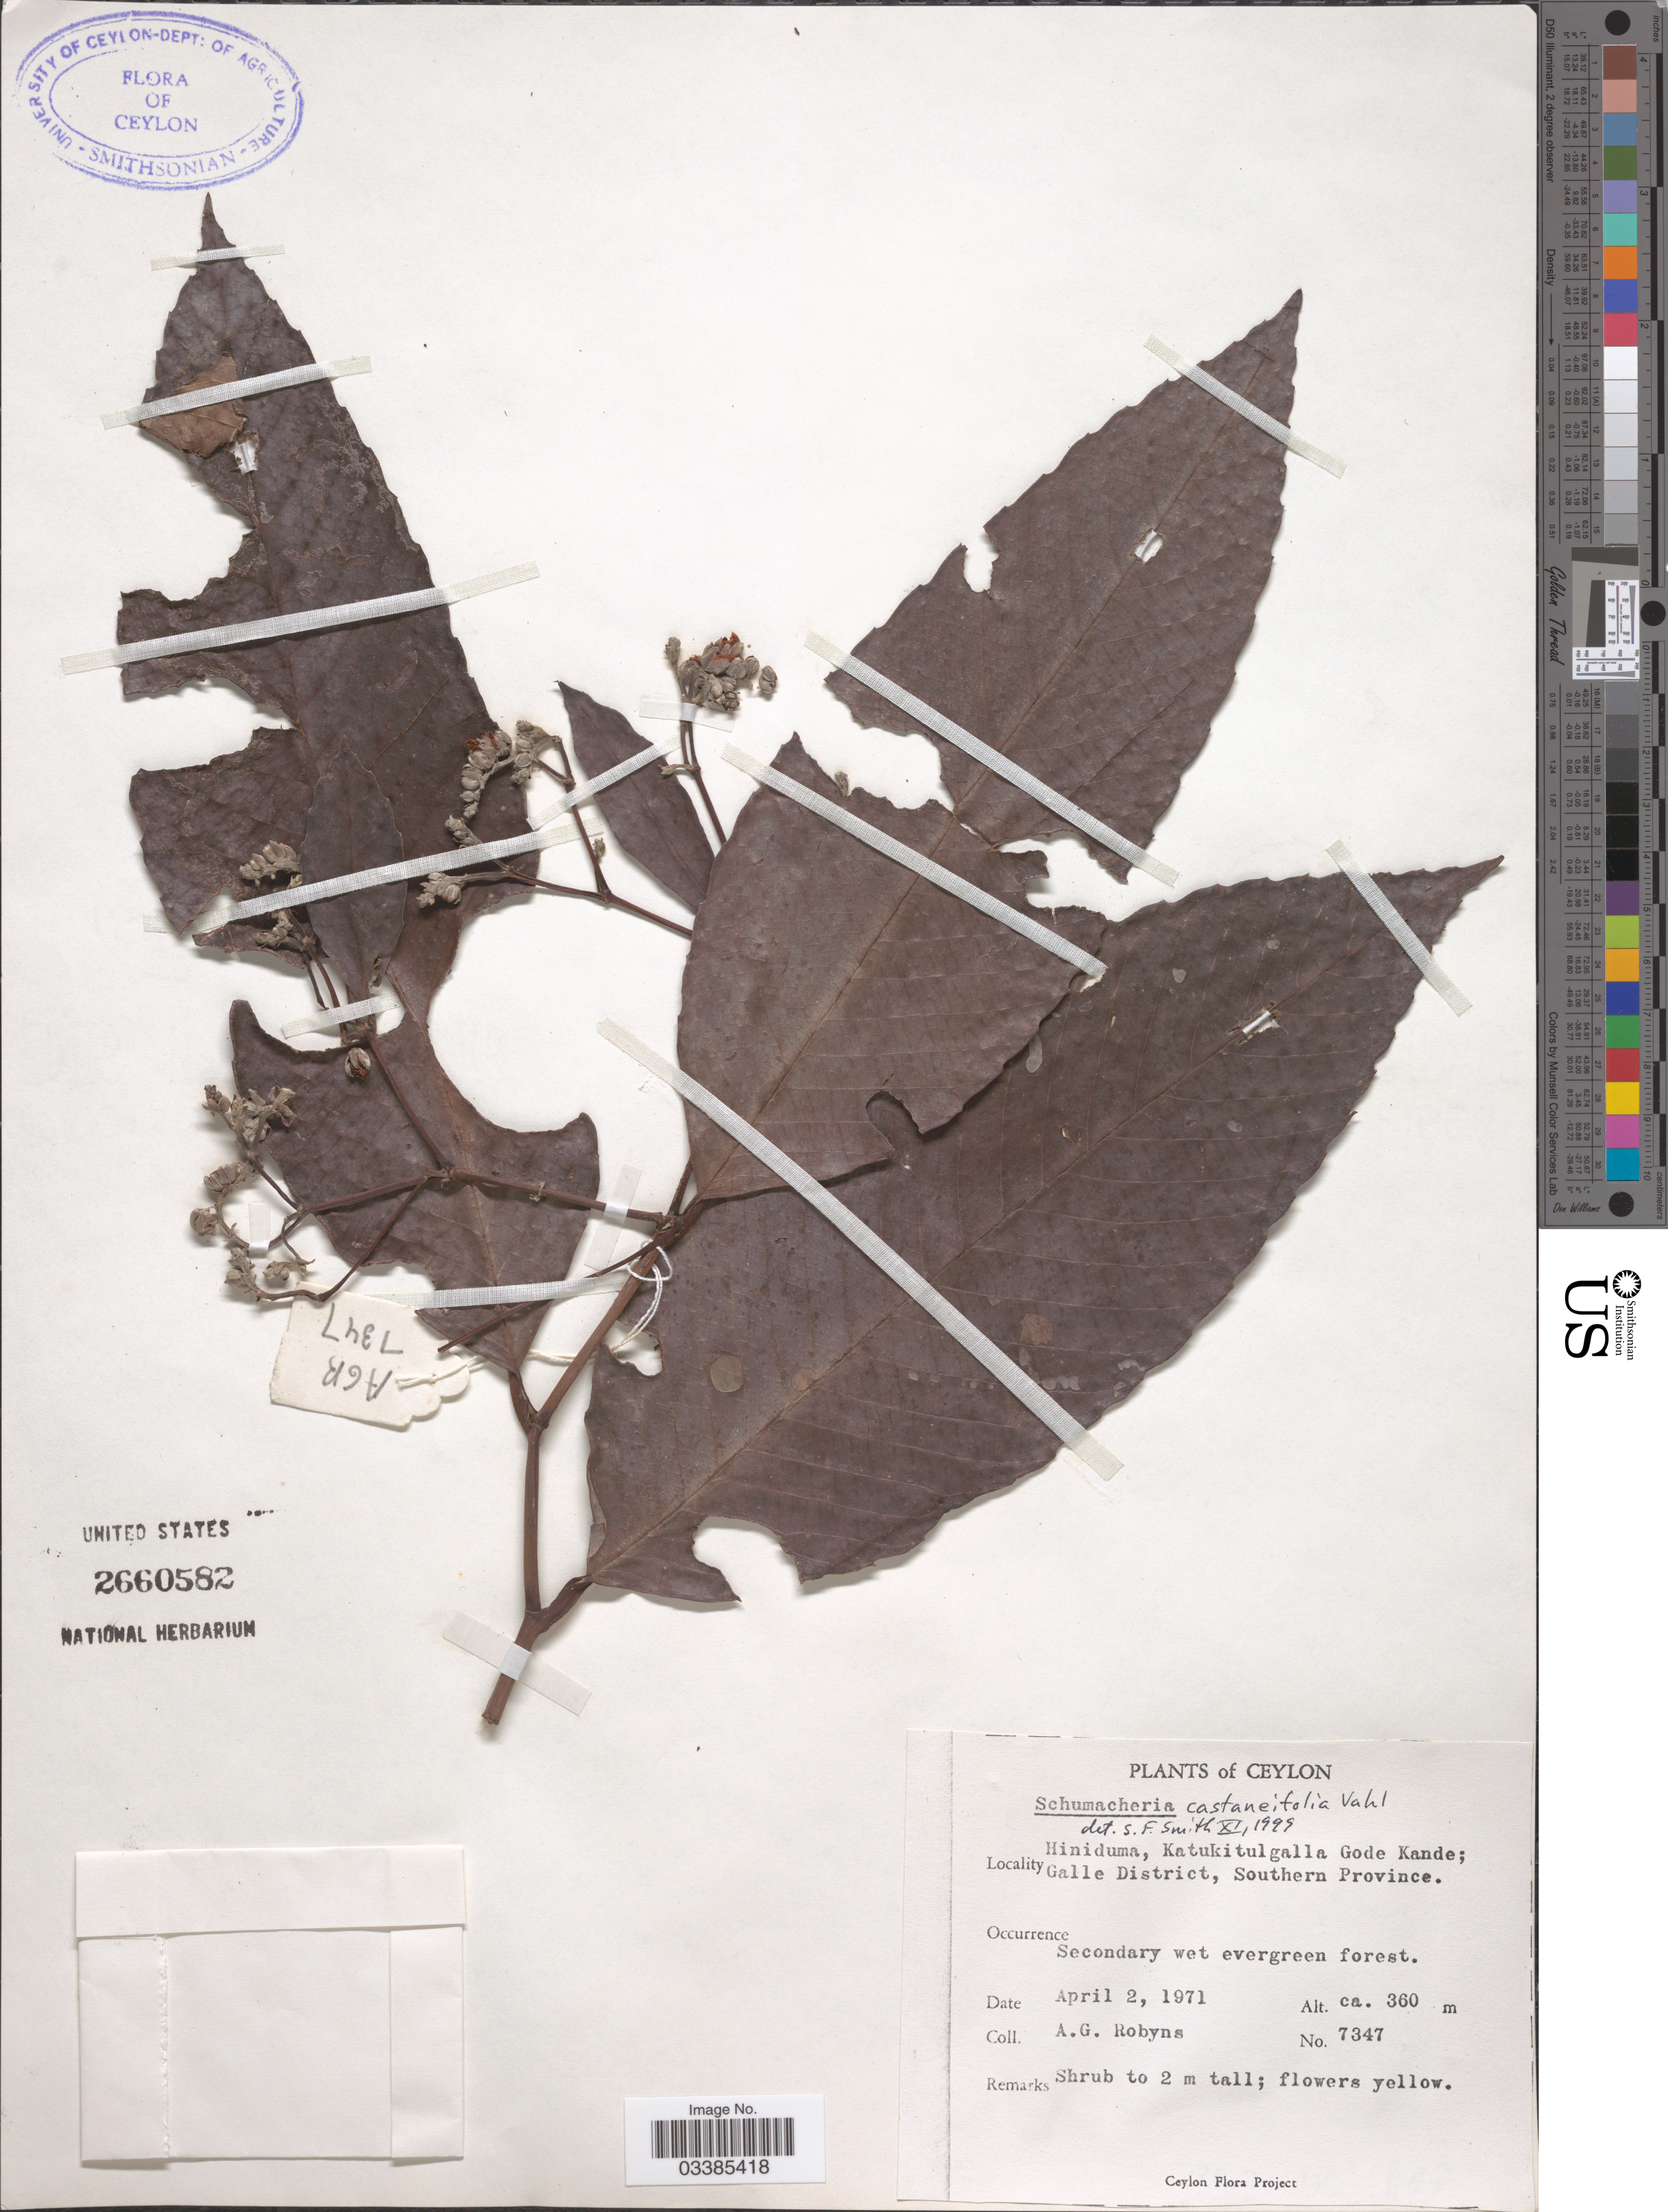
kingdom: Plantae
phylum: Tracheophyta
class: Magnoliopsida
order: Dilleniales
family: Dilleniaceae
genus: Schumacheria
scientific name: Schumacheria castaneifolia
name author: Vahl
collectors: A. Robyns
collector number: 7347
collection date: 1971-04-02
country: Sri Lanka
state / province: Southern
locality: Ceylon. Hiniduma, Katukitulgalla Gode Kande; Galle District.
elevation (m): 360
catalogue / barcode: US 2660582